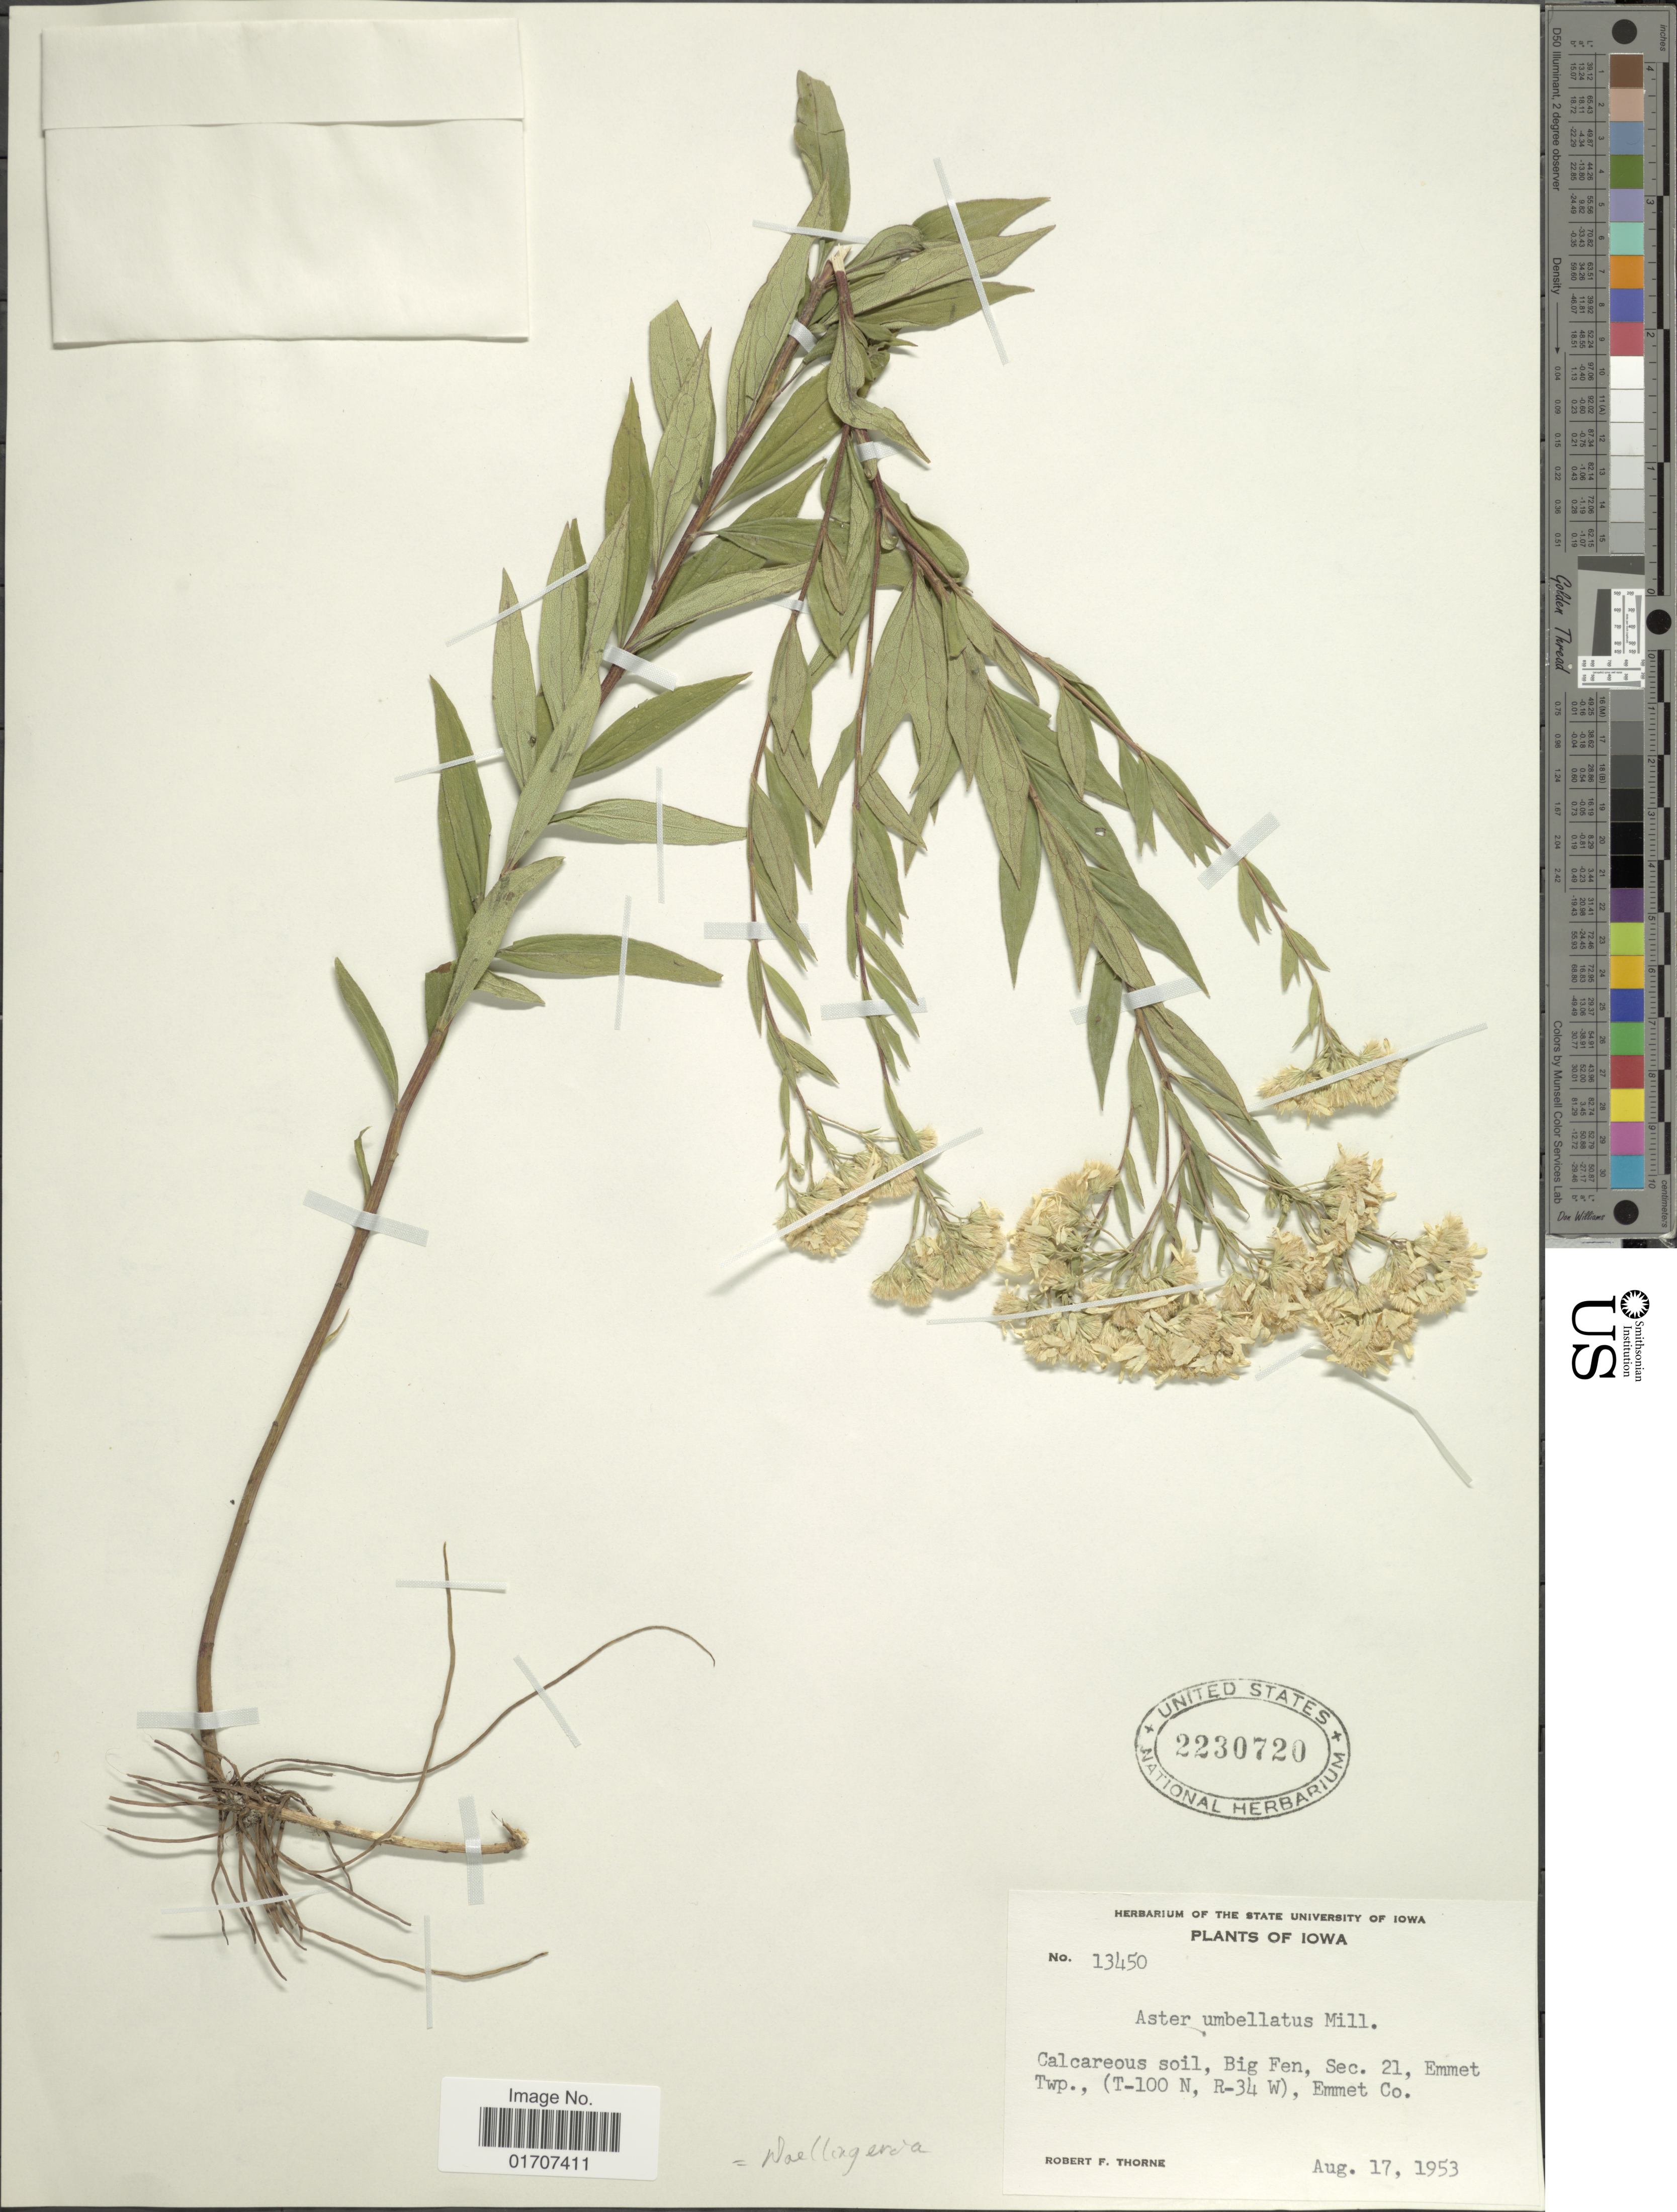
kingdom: Plantae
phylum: Tracheophyta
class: Magnoliopsida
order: Asterales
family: Asteraceae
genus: Doellingeria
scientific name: Doellingeria umbellata var. umbellata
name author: Nees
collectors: R. F. Thorne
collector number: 13450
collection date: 1953-08-17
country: United States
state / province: Iowa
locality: Calcareous soil, Big Fen, Sec 21, Emmet Twp., (T-100 N, R-34 W), Emmet Co.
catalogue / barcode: US 2230720